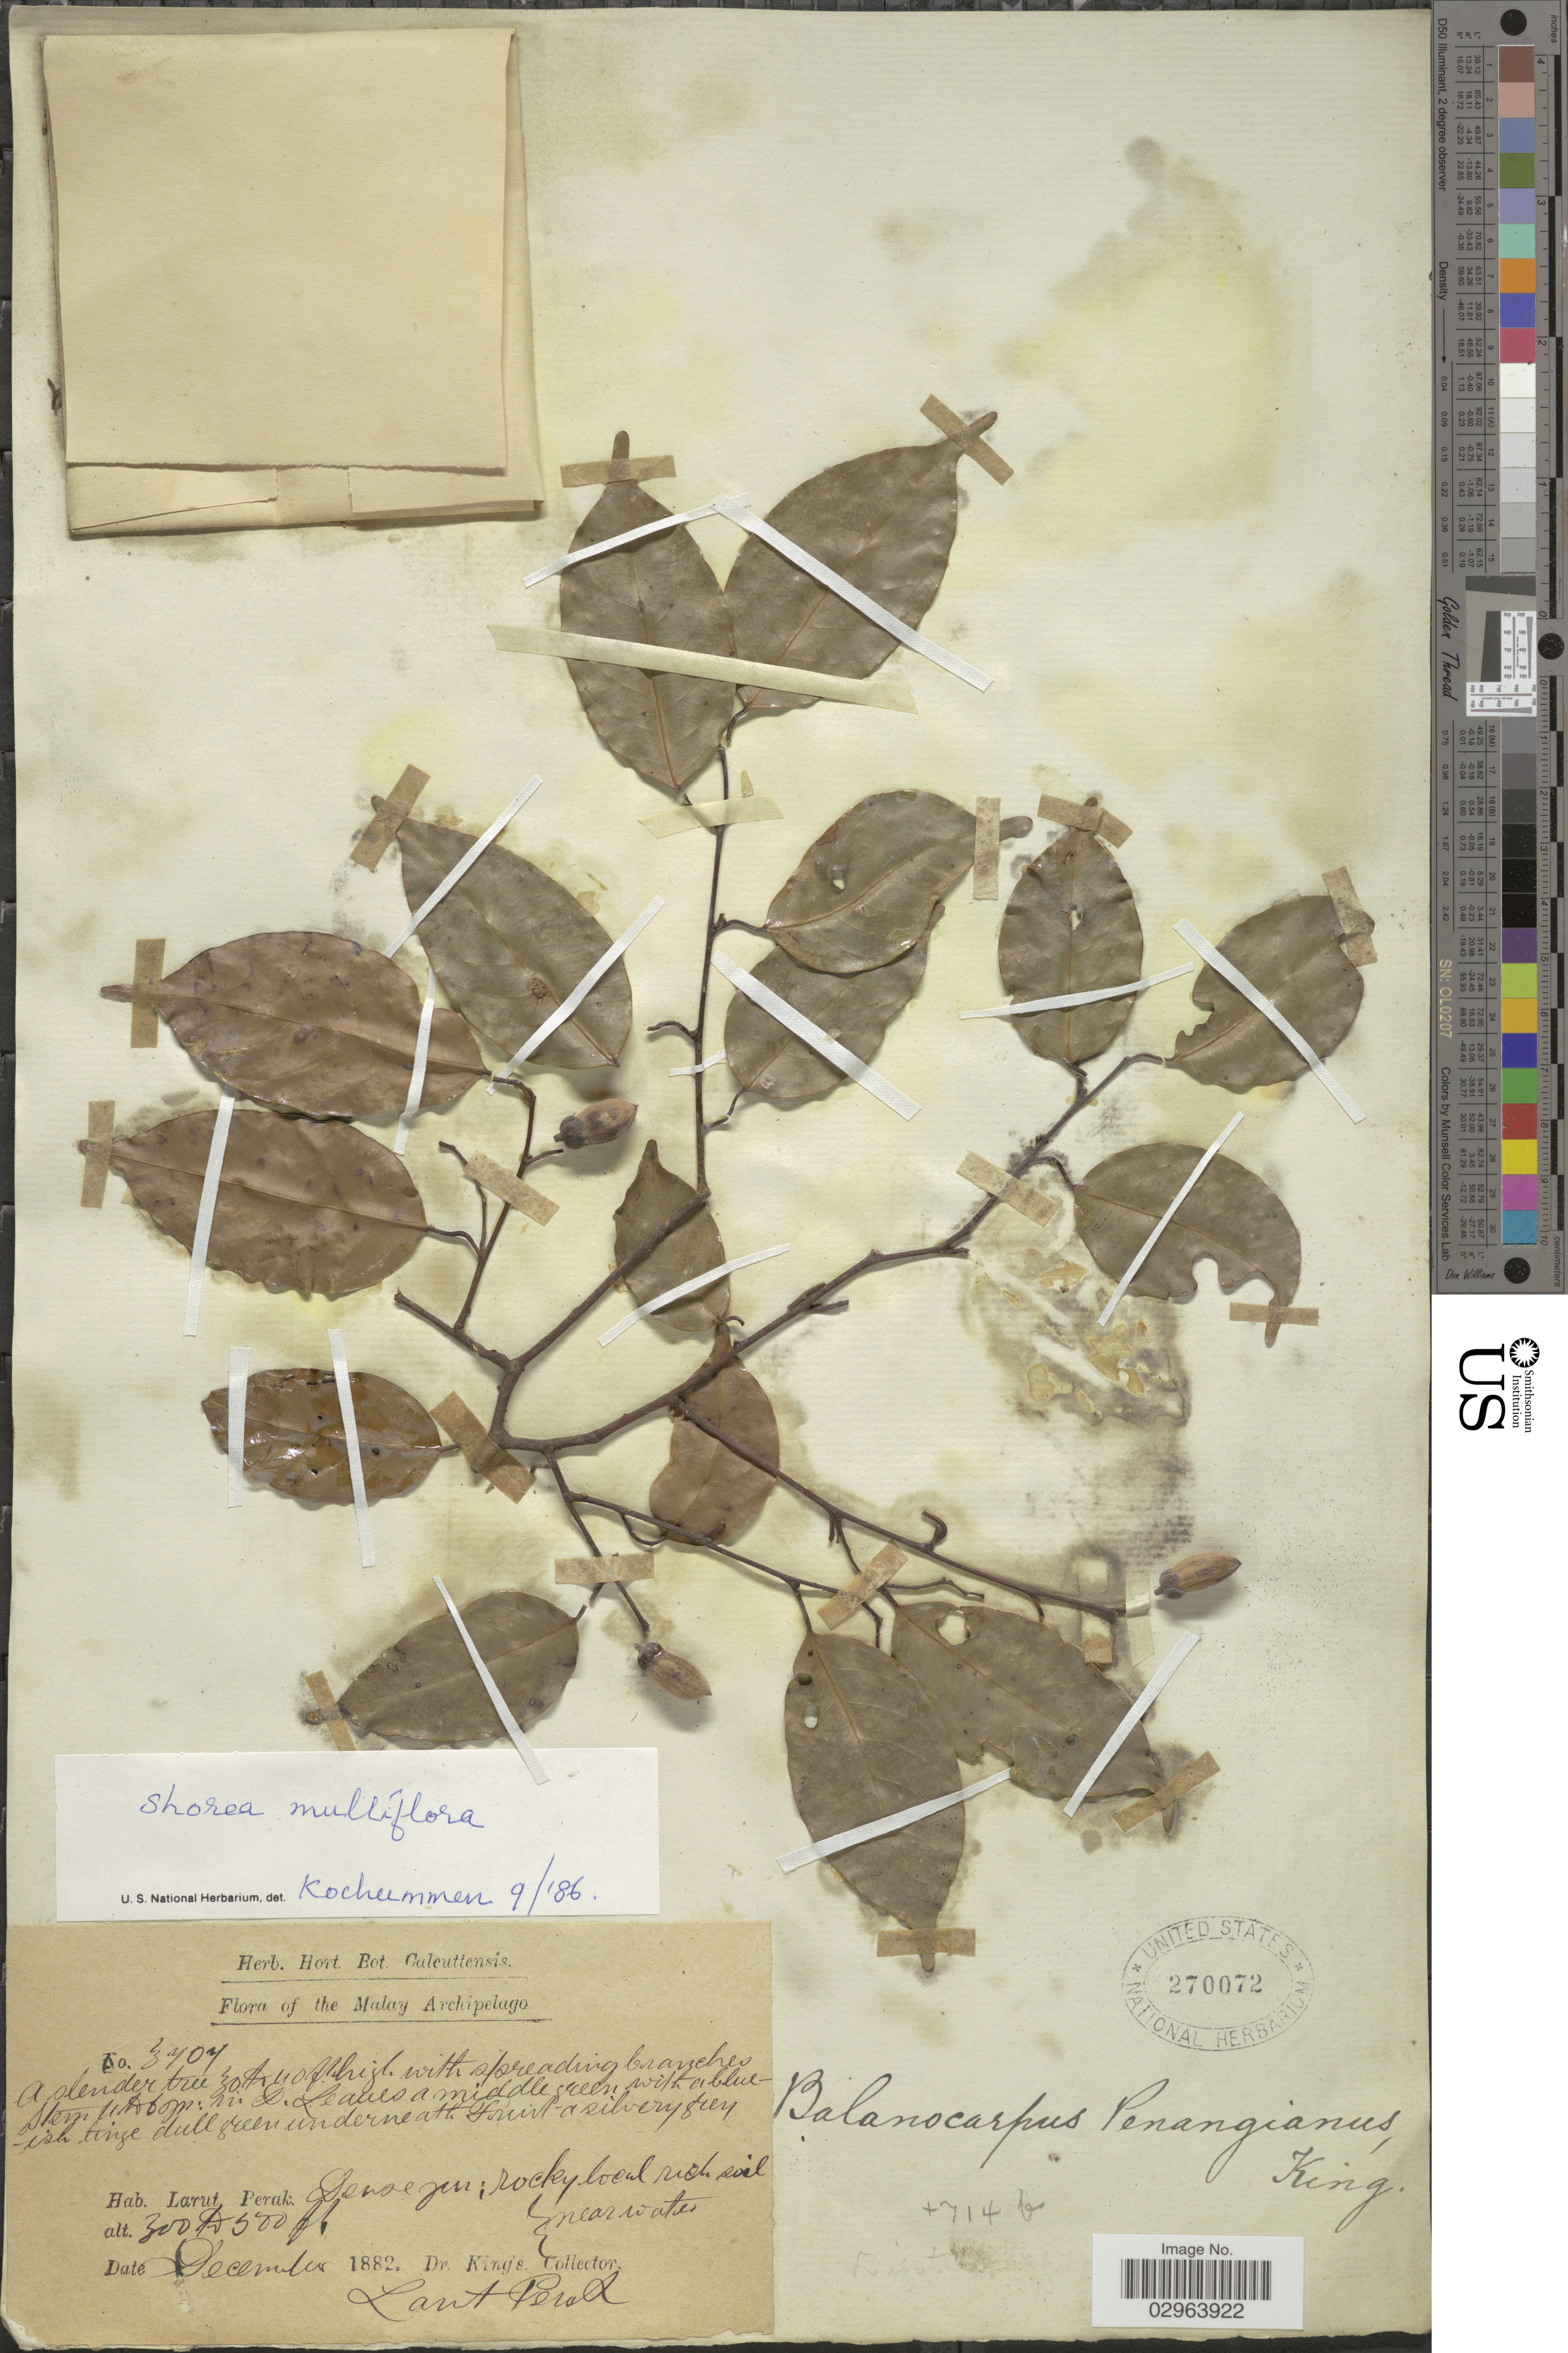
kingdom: Plantae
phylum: Tracheophyta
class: Magnoliopsida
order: Malvales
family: Dipterocarpaceae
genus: Richetia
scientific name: Richetia multiflora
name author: (Burck) P.S. Ashton & J. Heck.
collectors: Dr. King's collector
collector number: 3707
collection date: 1882-12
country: Malaysia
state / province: Perak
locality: Malay Archipelago, Larut. Dense jun.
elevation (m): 91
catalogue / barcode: US 270072